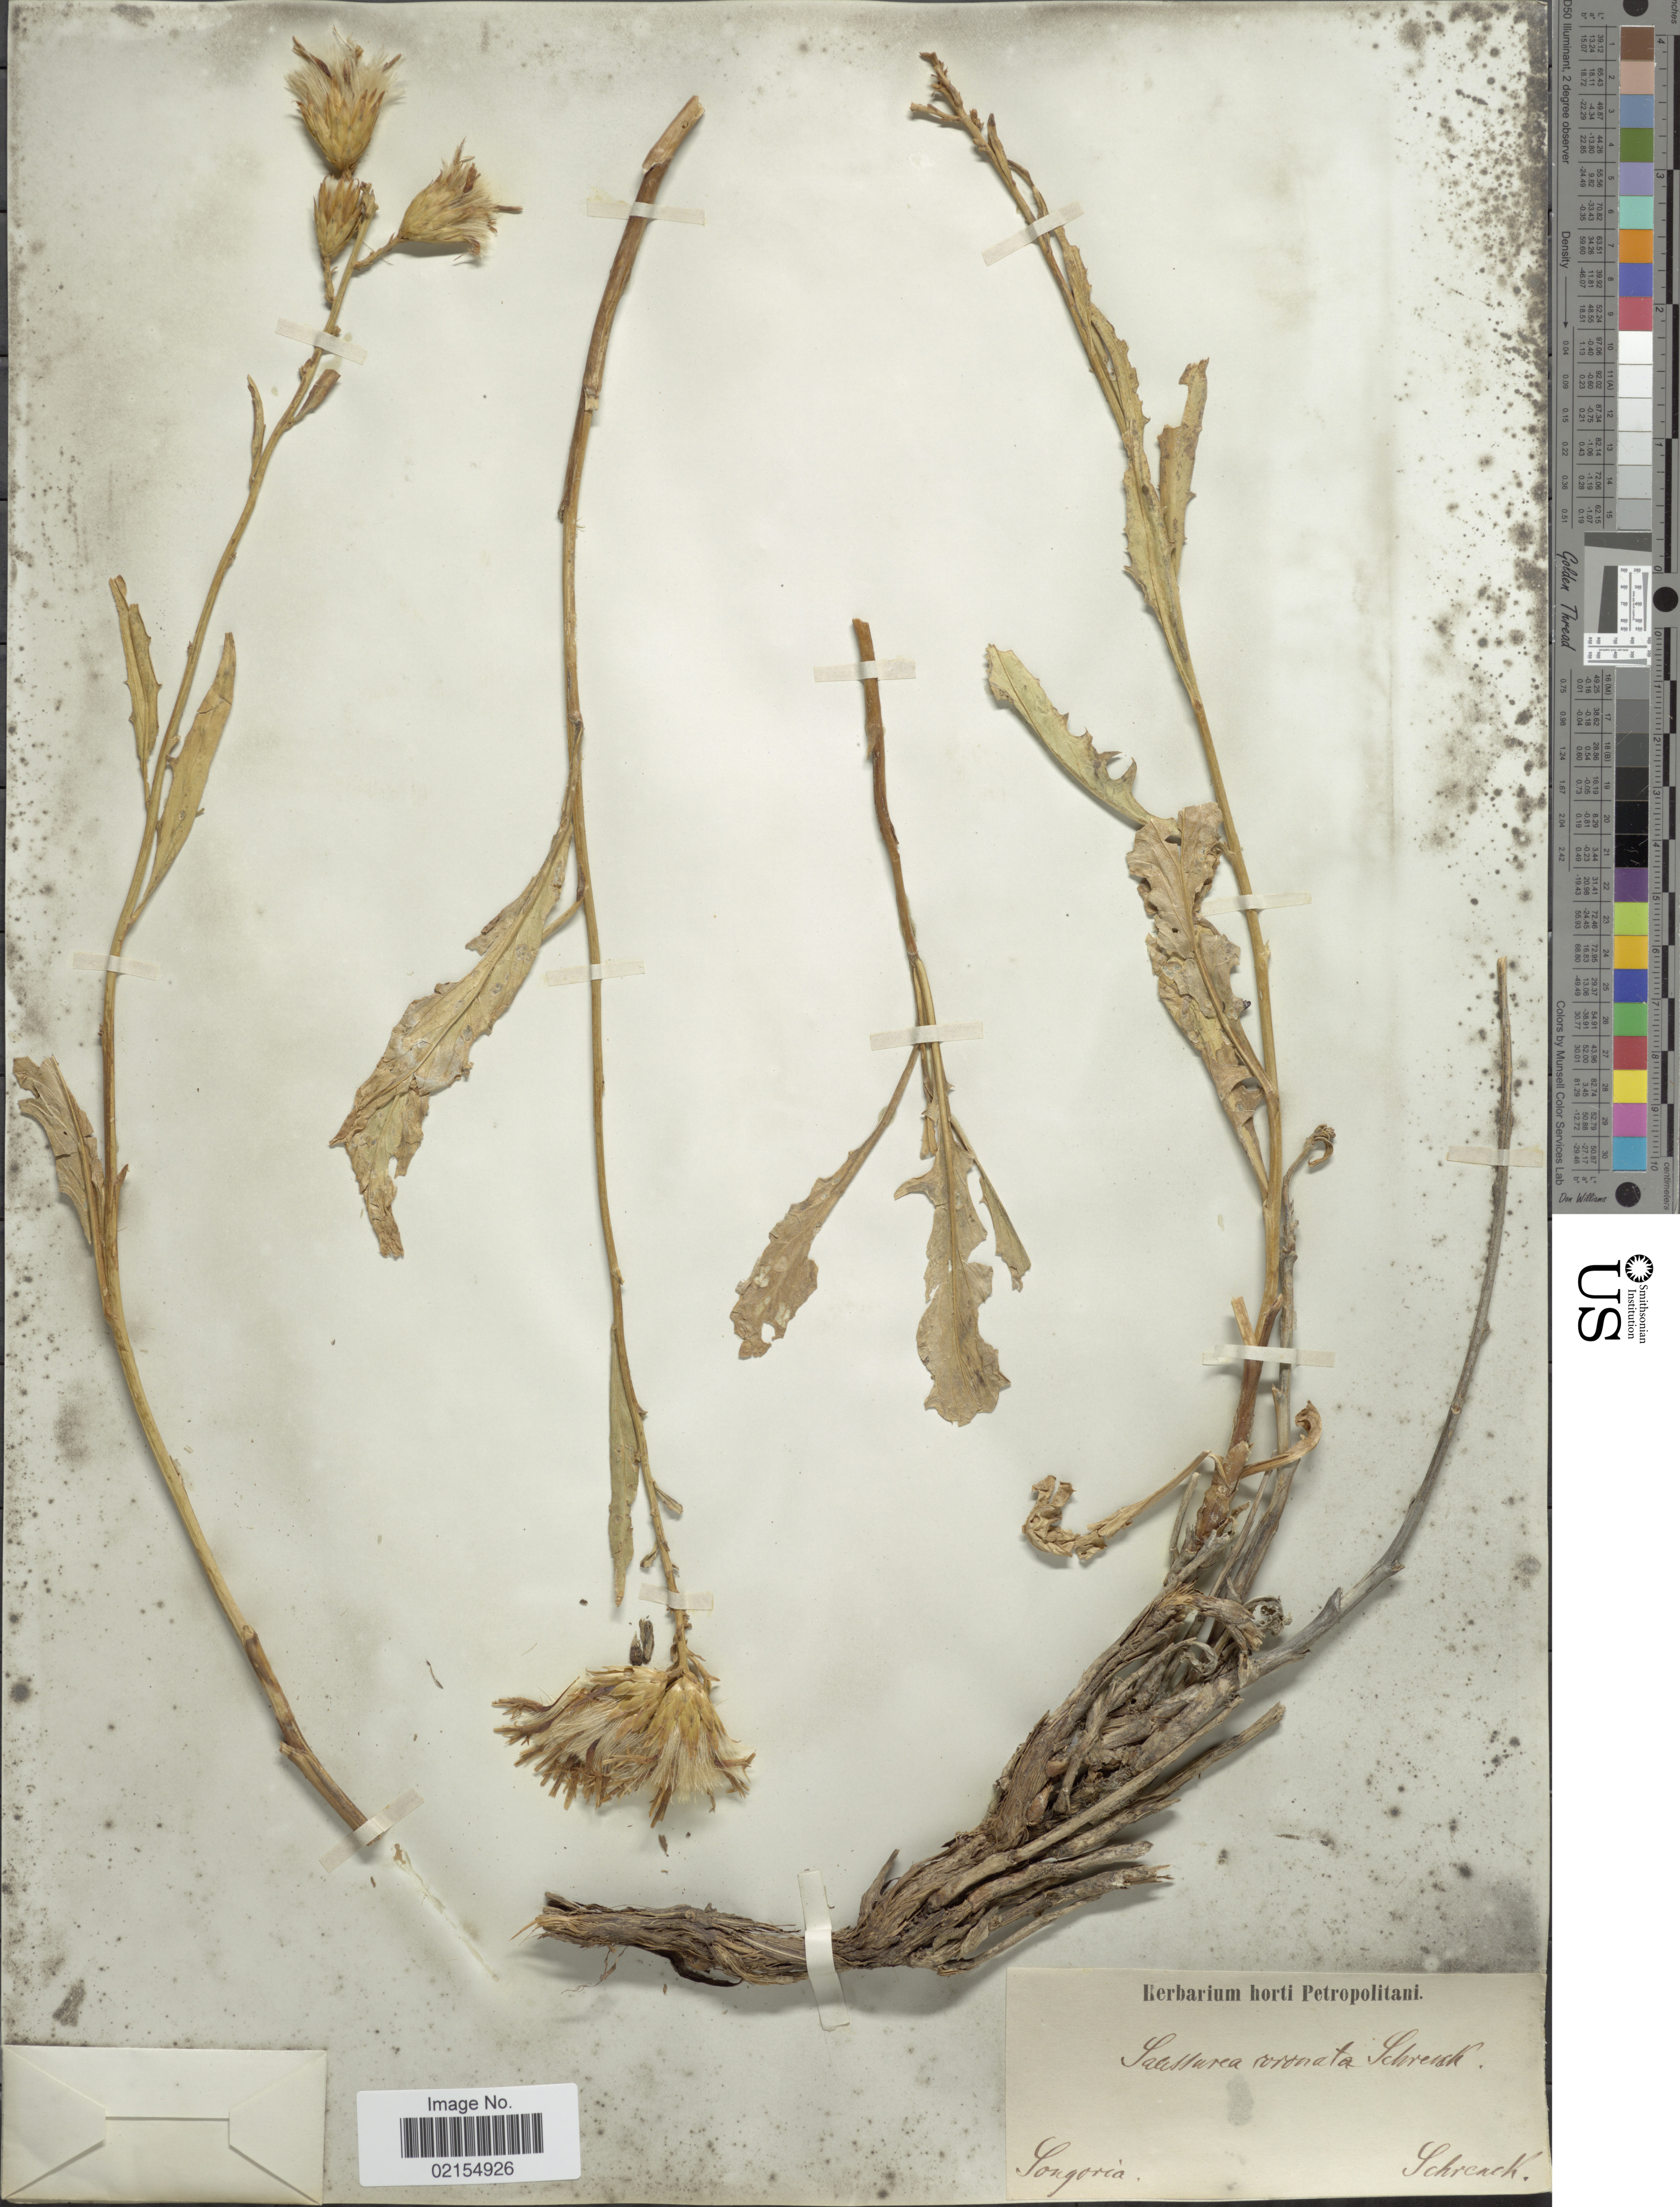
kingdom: Plantae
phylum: Tracheophyta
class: Magnoliopsida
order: Asterales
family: Asteraceae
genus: Saussurea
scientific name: Saussurea coronata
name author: Schrenk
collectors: A.G. Schrenk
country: Kazakhstan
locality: Songoria